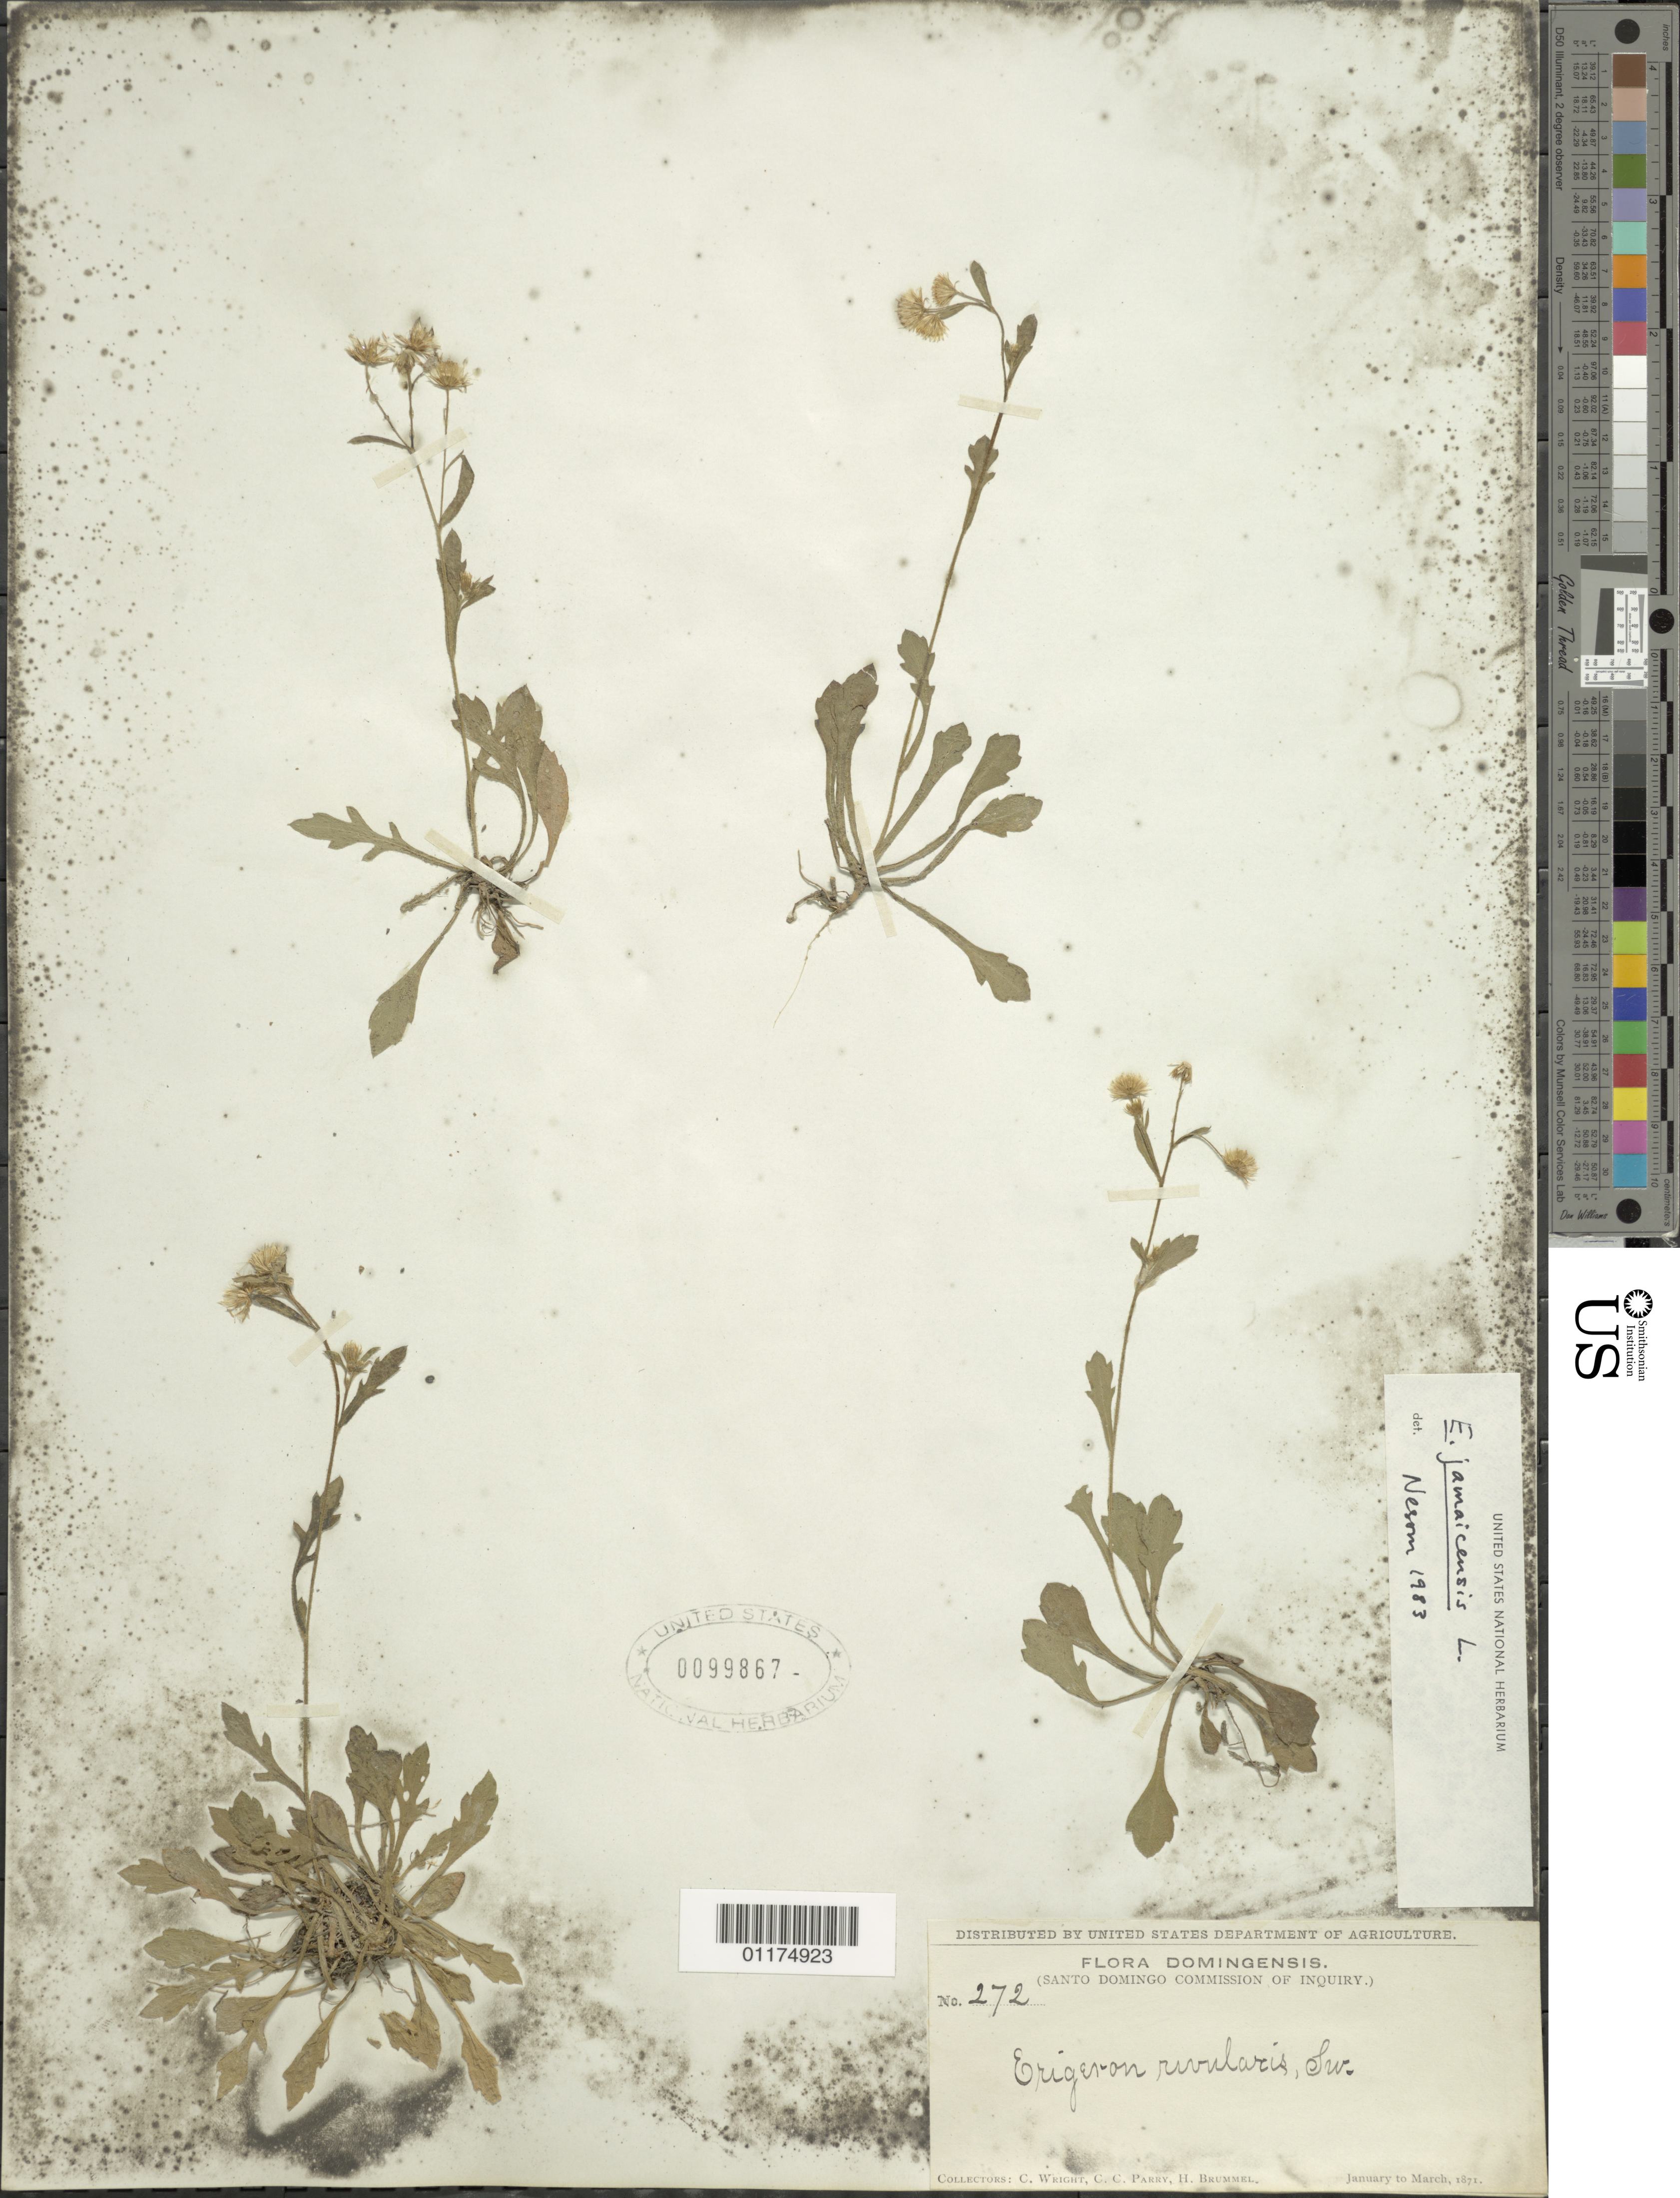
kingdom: Plantae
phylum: Tracheophyta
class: Magnoliopsida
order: Asterales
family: Asteraceae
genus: Erigeron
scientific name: Erigeron jamaicensis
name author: L.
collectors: C. Wright, C. C. Parry & H. Brummel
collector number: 272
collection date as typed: Jan 1871 to Mar 1871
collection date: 1871-01/1871-03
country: Dominican Republic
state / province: Santo Domingo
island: Hispaniola I.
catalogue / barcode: US 99867